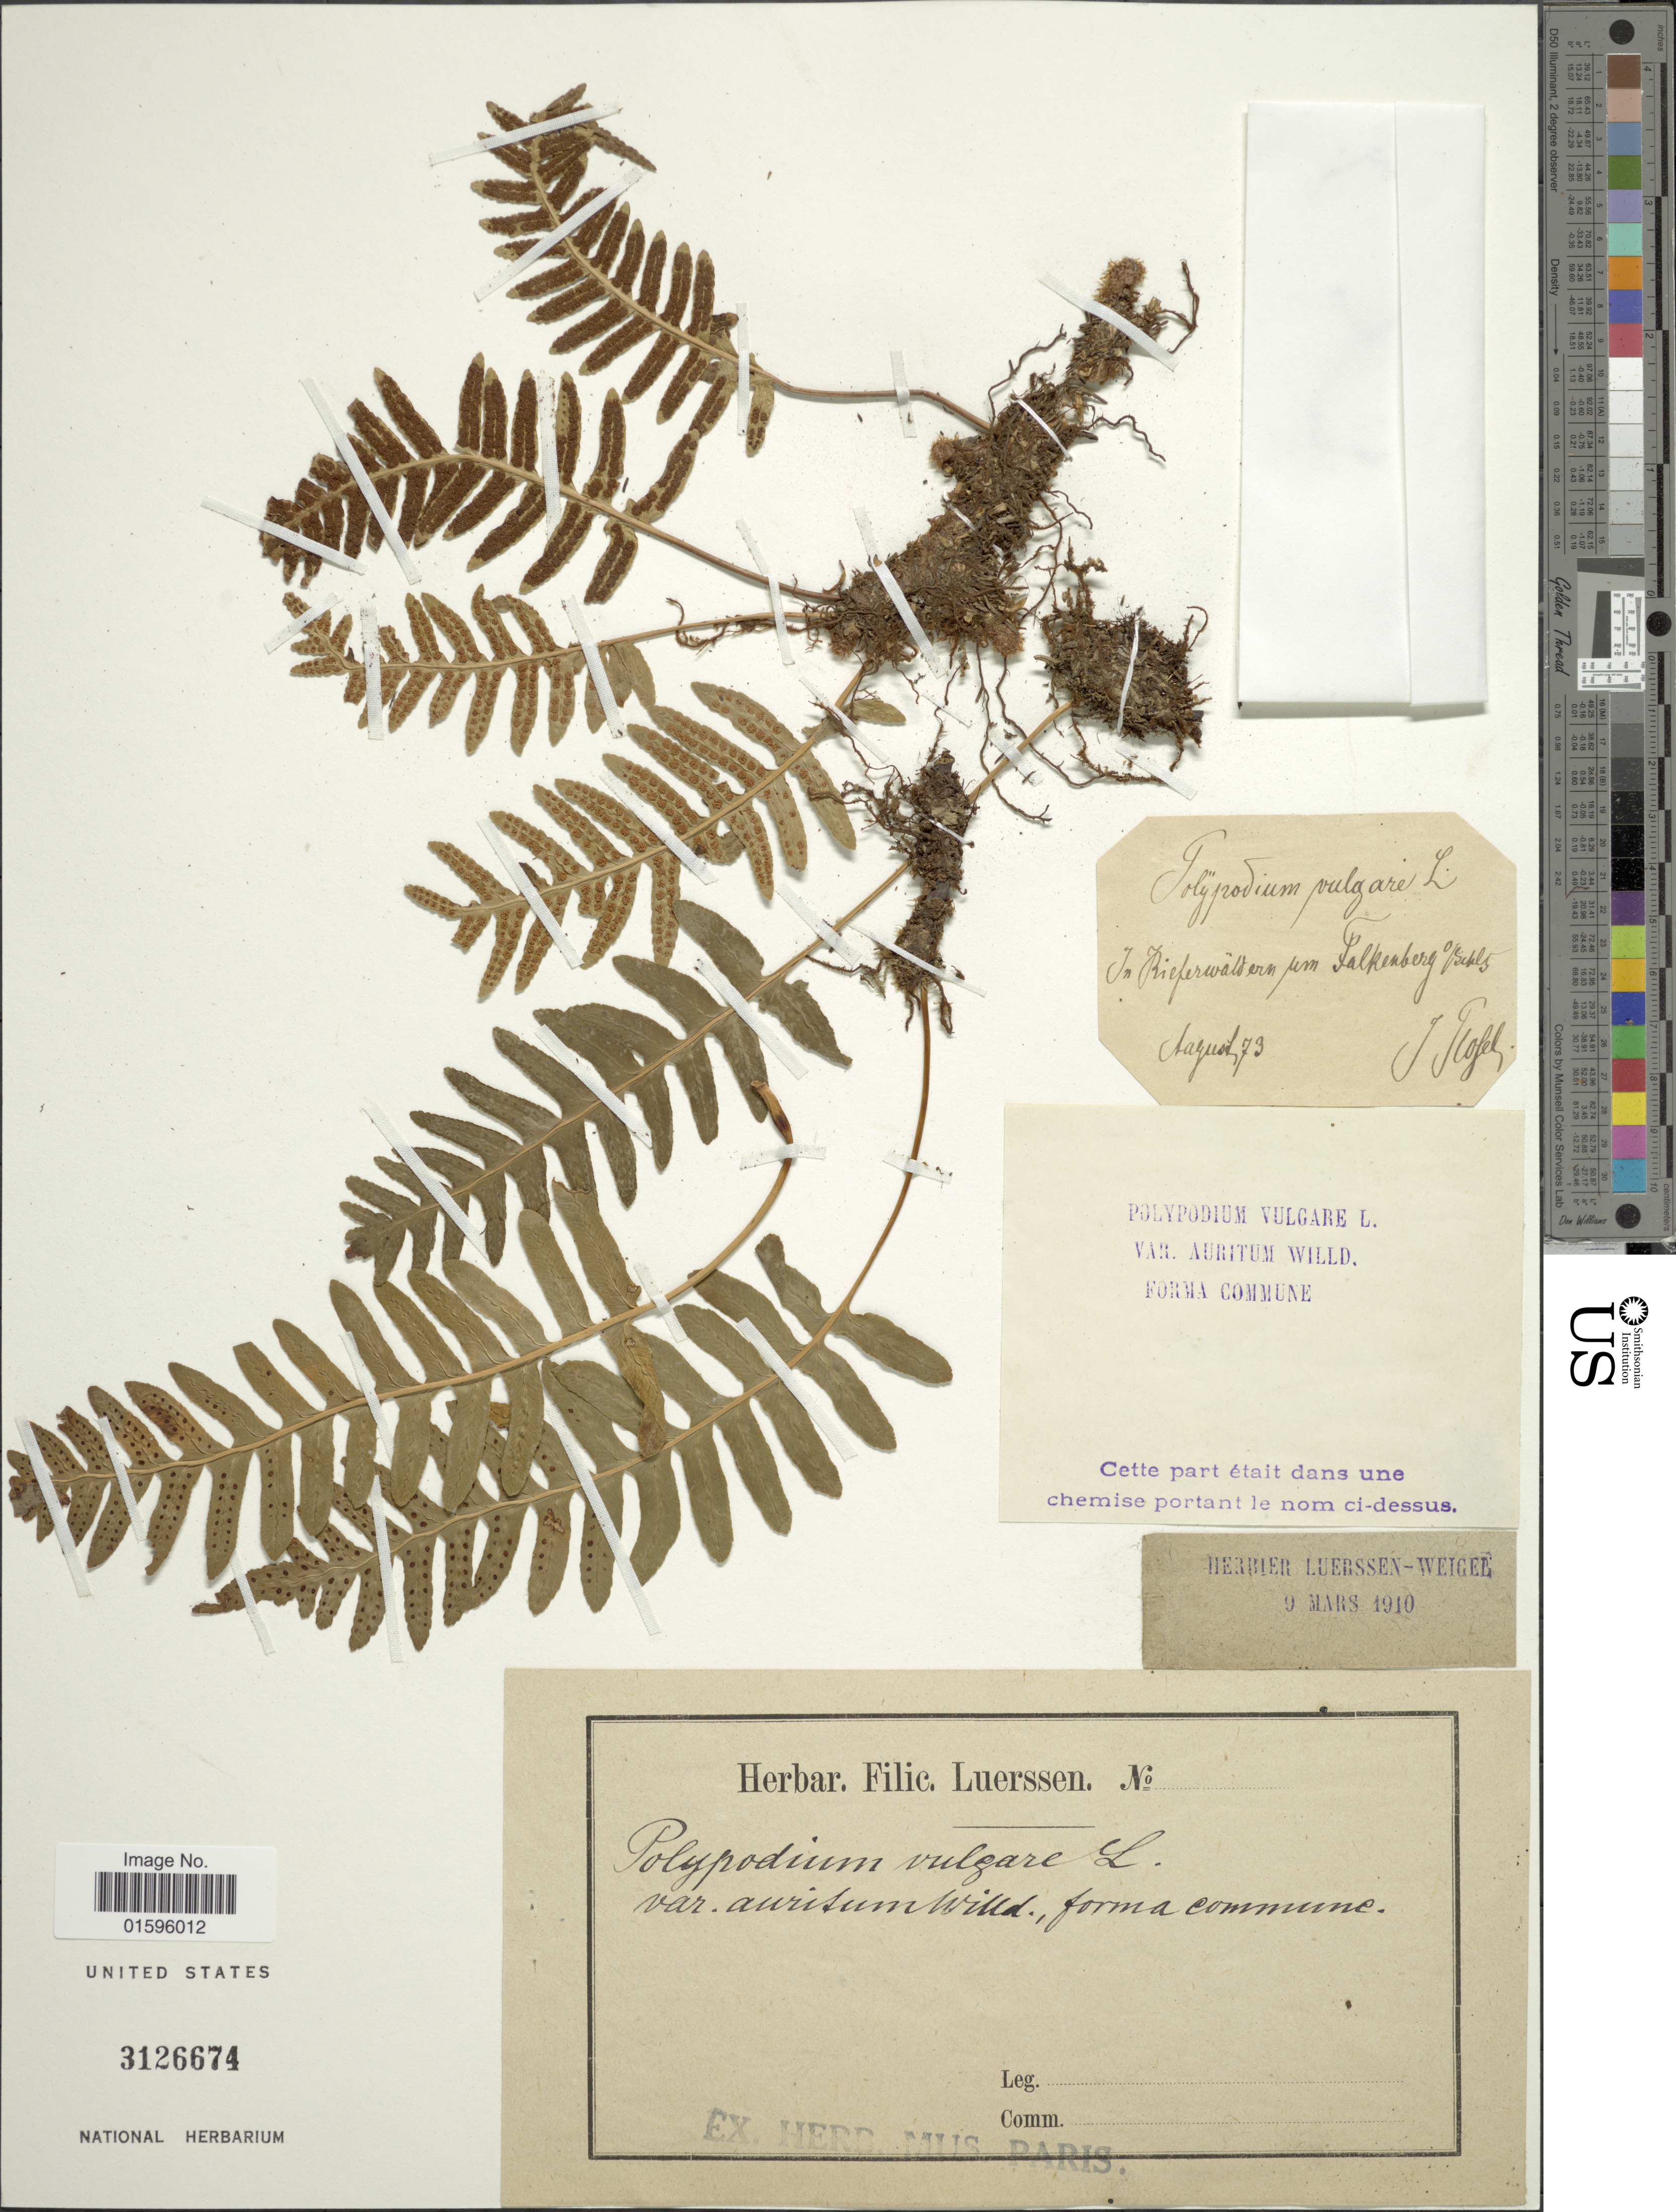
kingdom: Plantae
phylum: Tracheophyta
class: Polypodiopsida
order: Polypodiales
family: Polypodiaceae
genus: Polypodium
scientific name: Polypodium vulgare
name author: L.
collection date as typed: Transcribed d/m/y: /8/73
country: Germany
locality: In Kiefernwäldern um Falkenberg.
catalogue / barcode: US 3126674